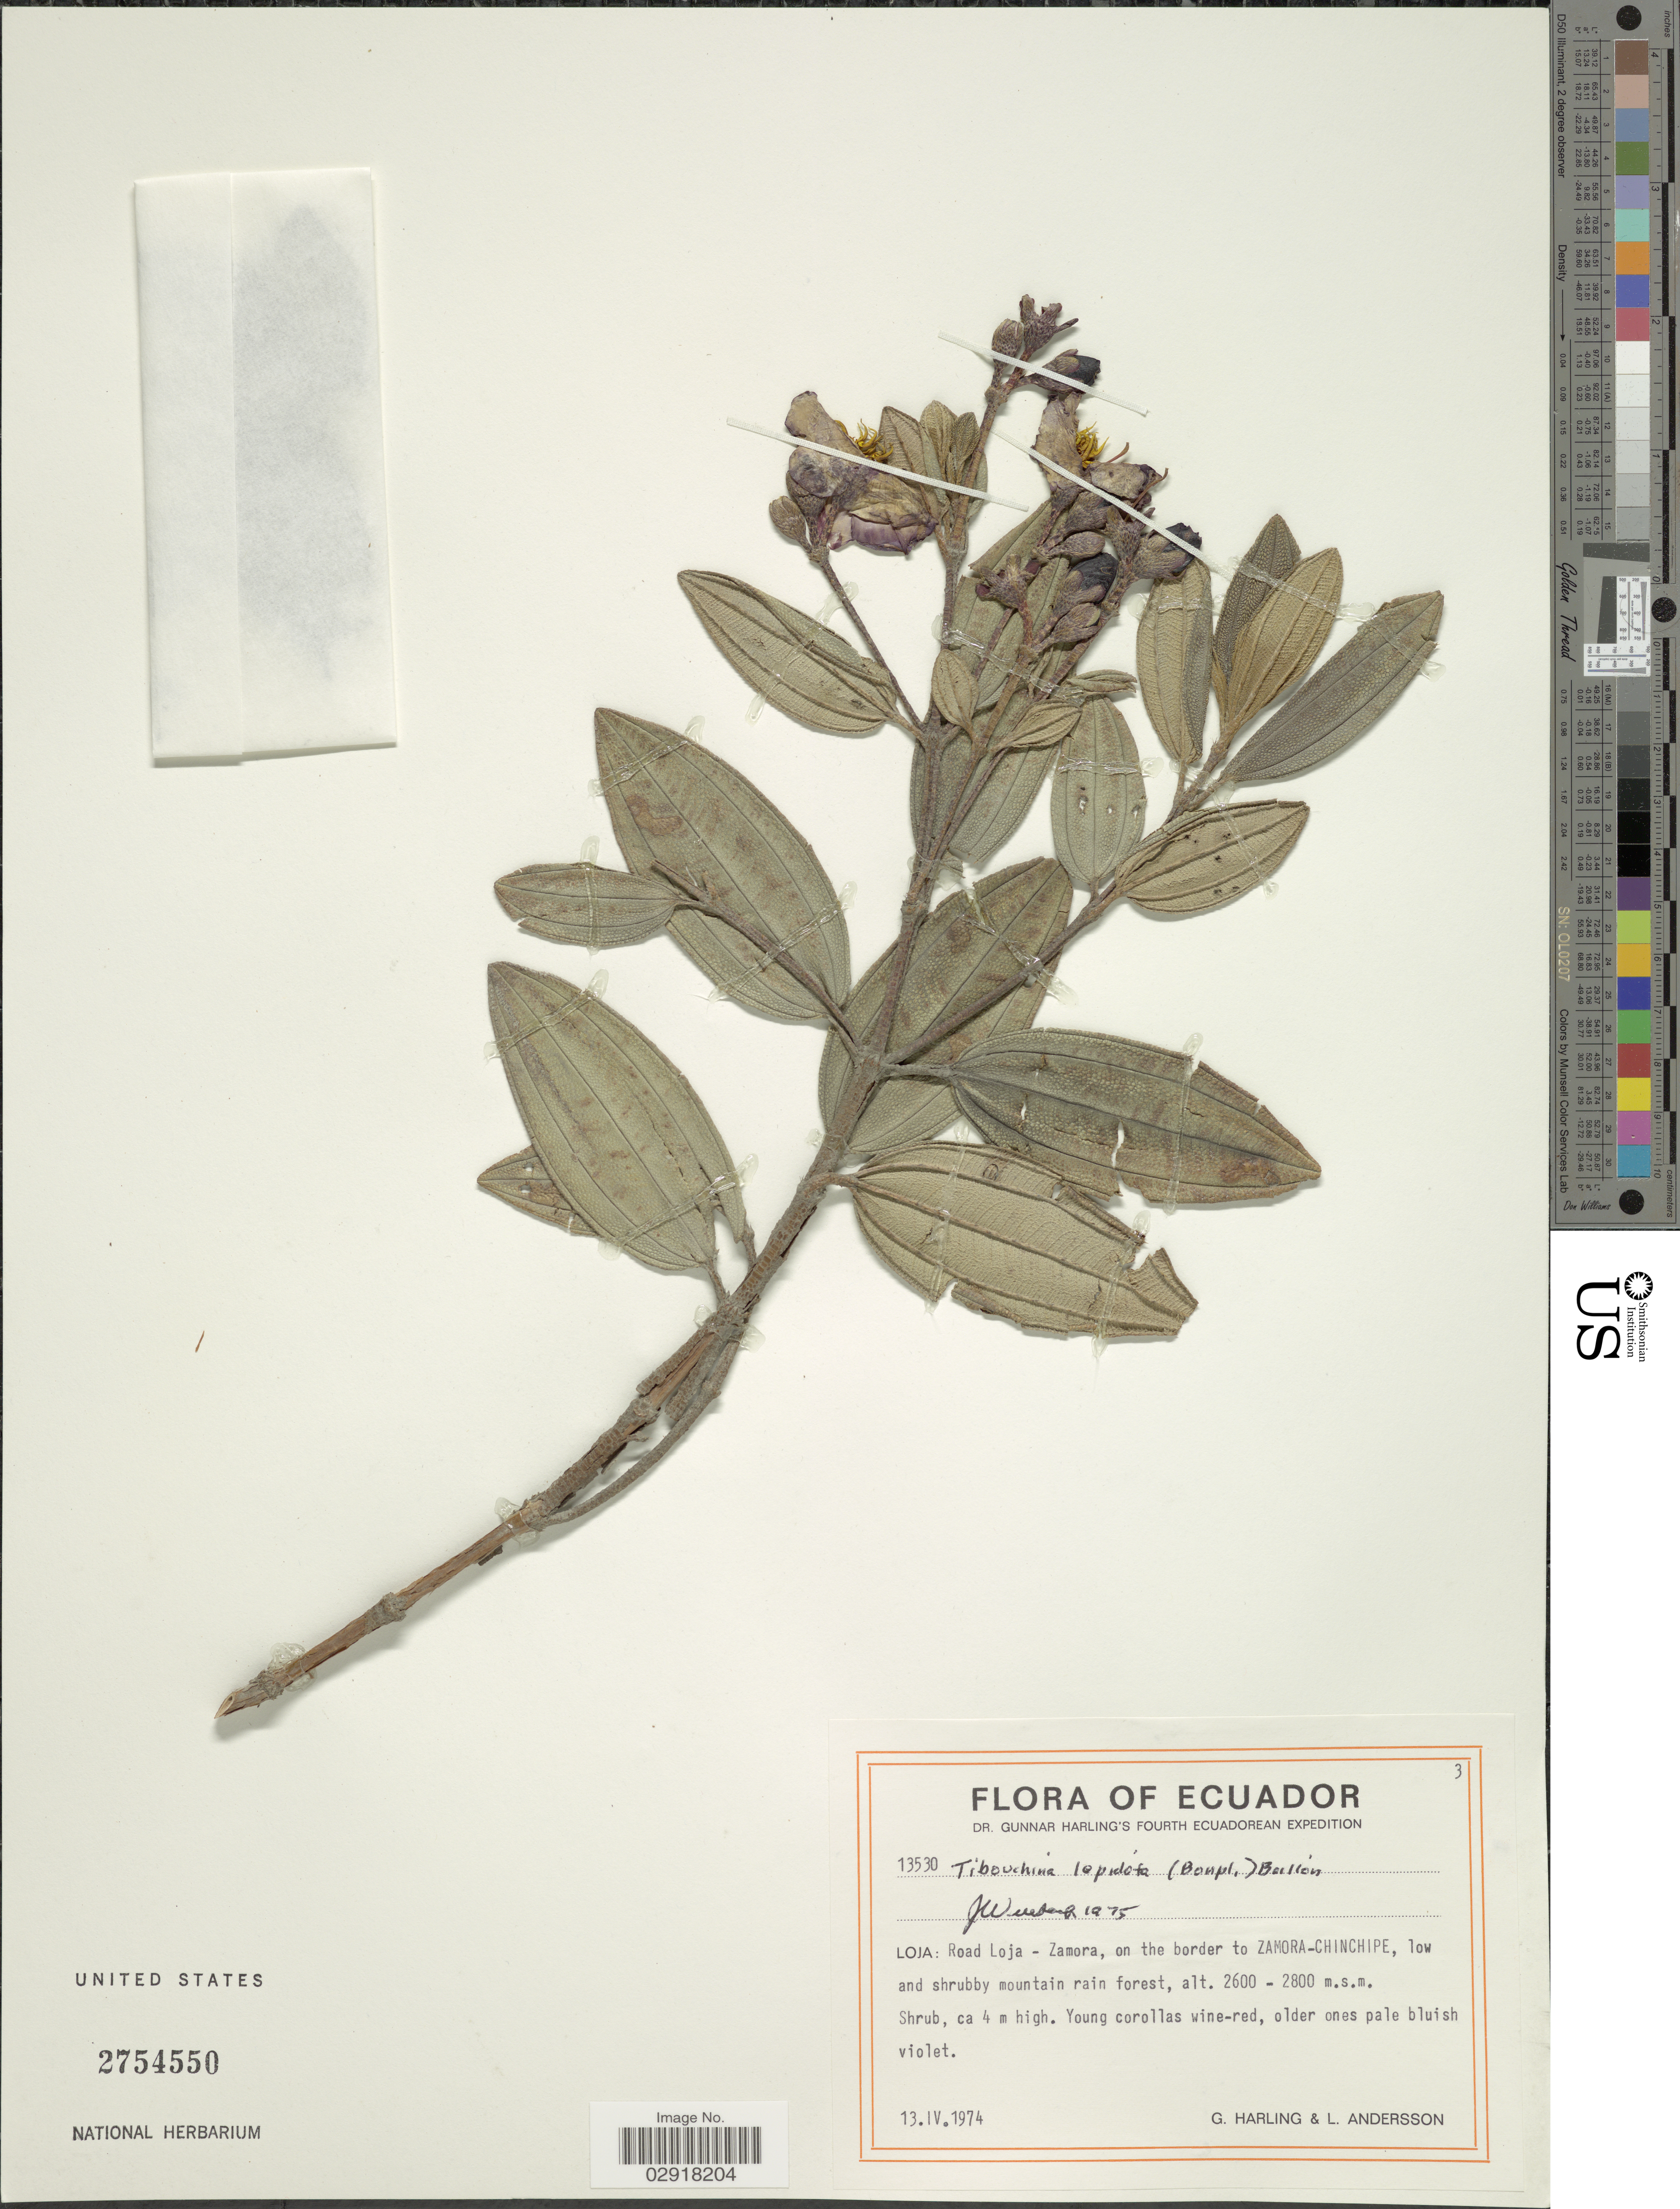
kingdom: Plantae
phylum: Tracheophyta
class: Magnoliopsida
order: Myrtales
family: Melastomataceae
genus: Andesanthus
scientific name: Andesanthus lepidotus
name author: (Humb. & Bonpl.) P.J.F. Guim. & Michelang.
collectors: G. Harling & L. Andersson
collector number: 13530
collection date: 1974-04-13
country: Ecuador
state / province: Loja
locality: Road Loja - Zamora, on the border of Zamora-Chinchipe.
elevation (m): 2600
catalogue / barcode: US 2754550